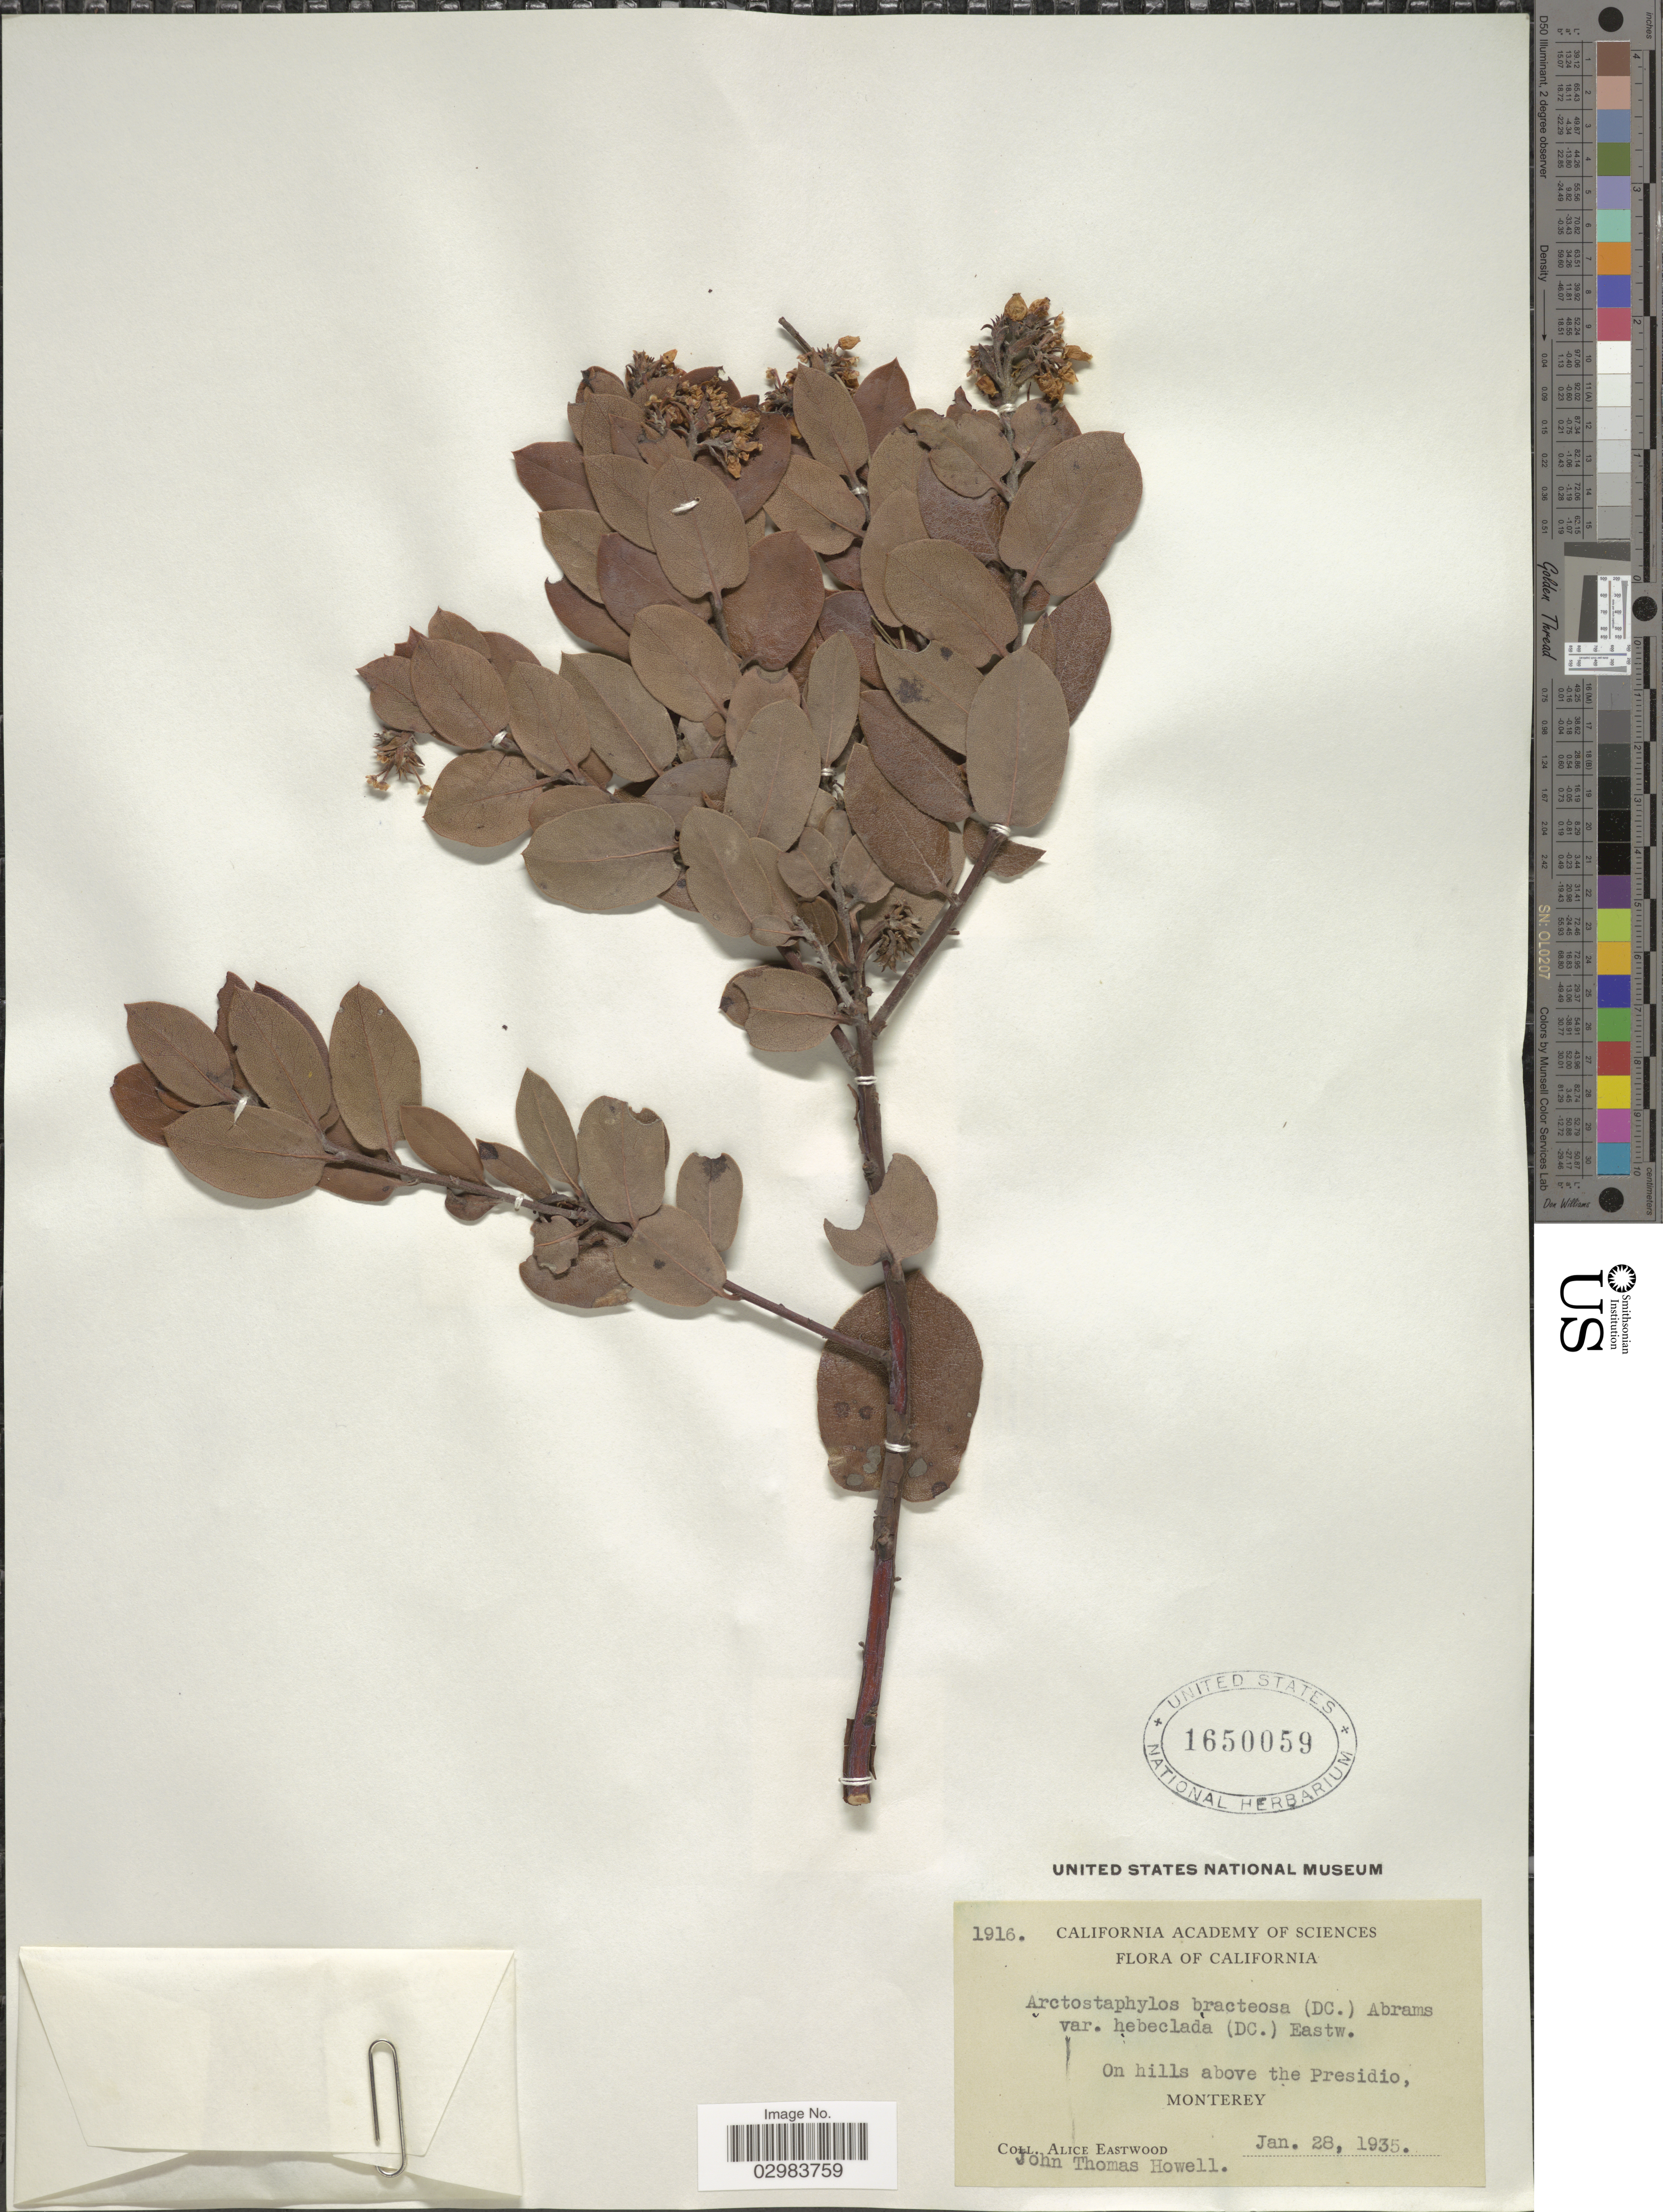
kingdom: Plantae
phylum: Tracheophyta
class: Magnoliopsida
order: Ericales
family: Ericaceae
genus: Arctostaphylos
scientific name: Arctostaphylos bracteosa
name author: (DC.) Abrams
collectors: A. Eastwood & J. T. Howell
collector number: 1916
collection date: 1935-01-28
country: United States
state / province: California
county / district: Monterey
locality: On hills above the Presidio, Monterey.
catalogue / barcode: US 1650059